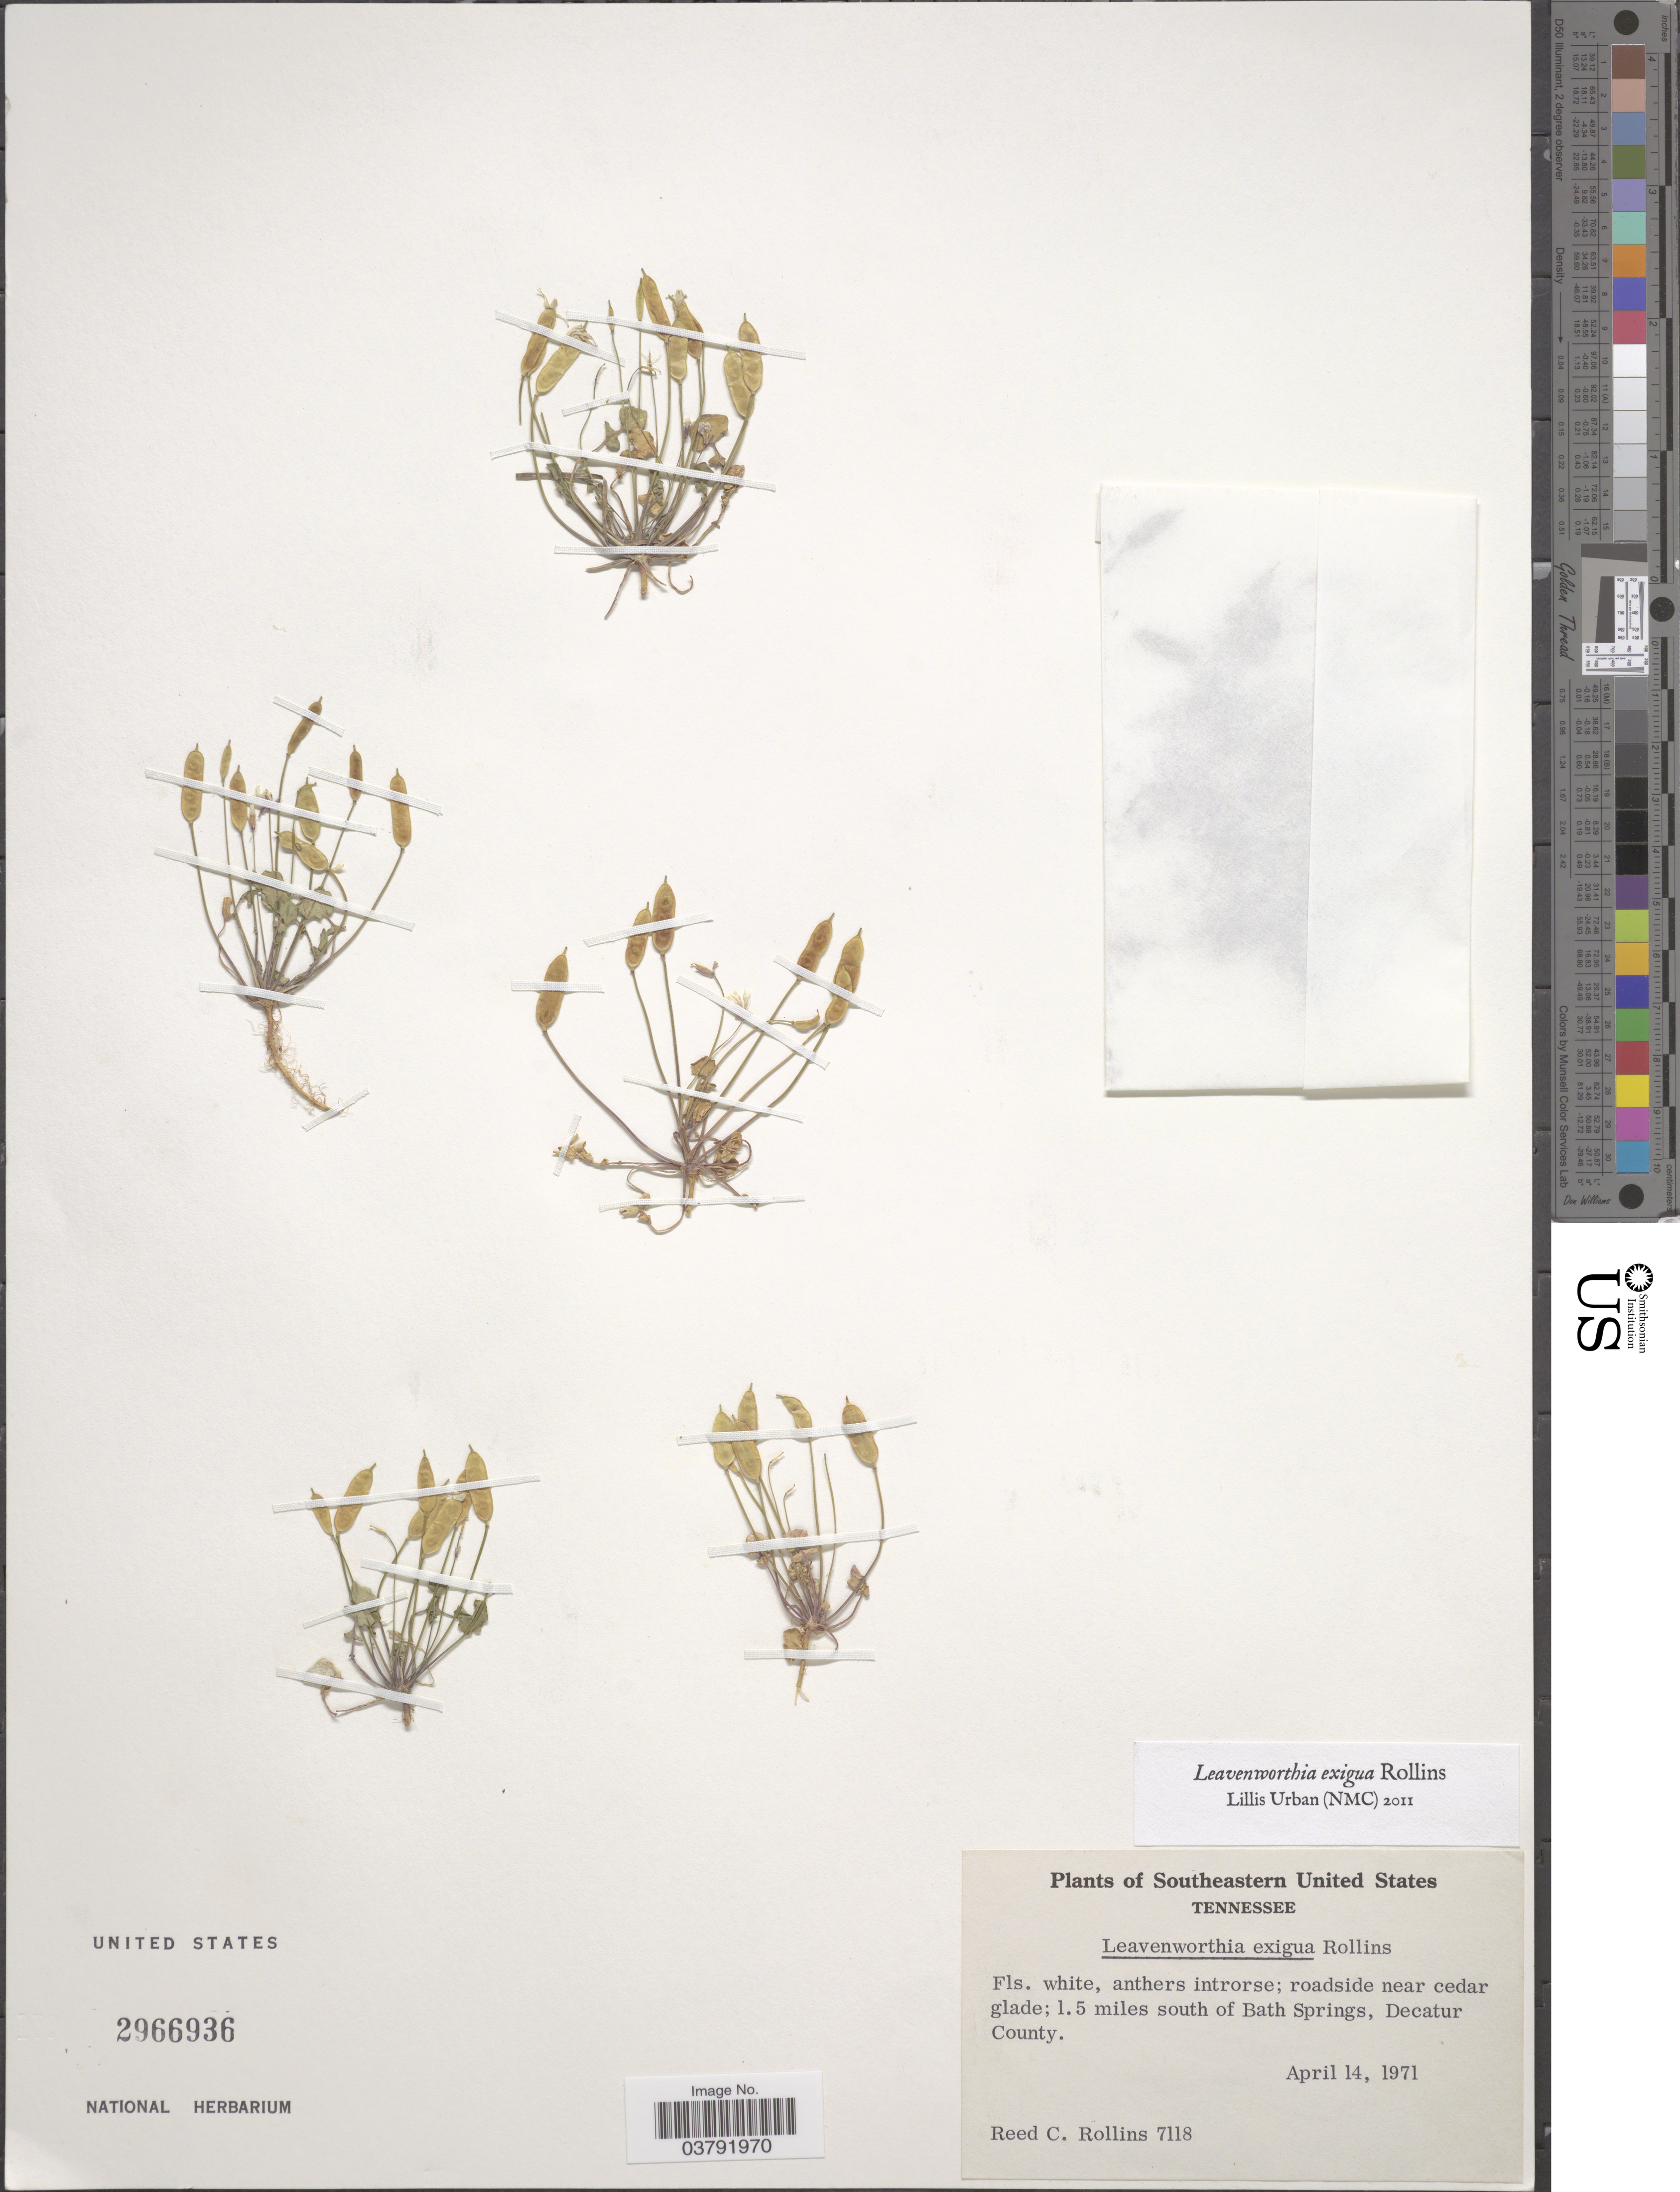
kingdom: Plantae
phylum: Tracheophyta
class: Magnoliopsida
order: Brassicales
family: Brassicaceae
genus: Leavenworthia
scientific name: Leavenworthia exigua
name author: Rollins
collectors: R. C. Rollins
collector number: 7118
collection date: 1971-04-14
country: United States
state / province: Tennessee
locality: Southeastern United States. 1.5 miles south of Bath Springs, Decatur County.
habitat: roadside near cedar glade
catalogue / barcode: US 2966936